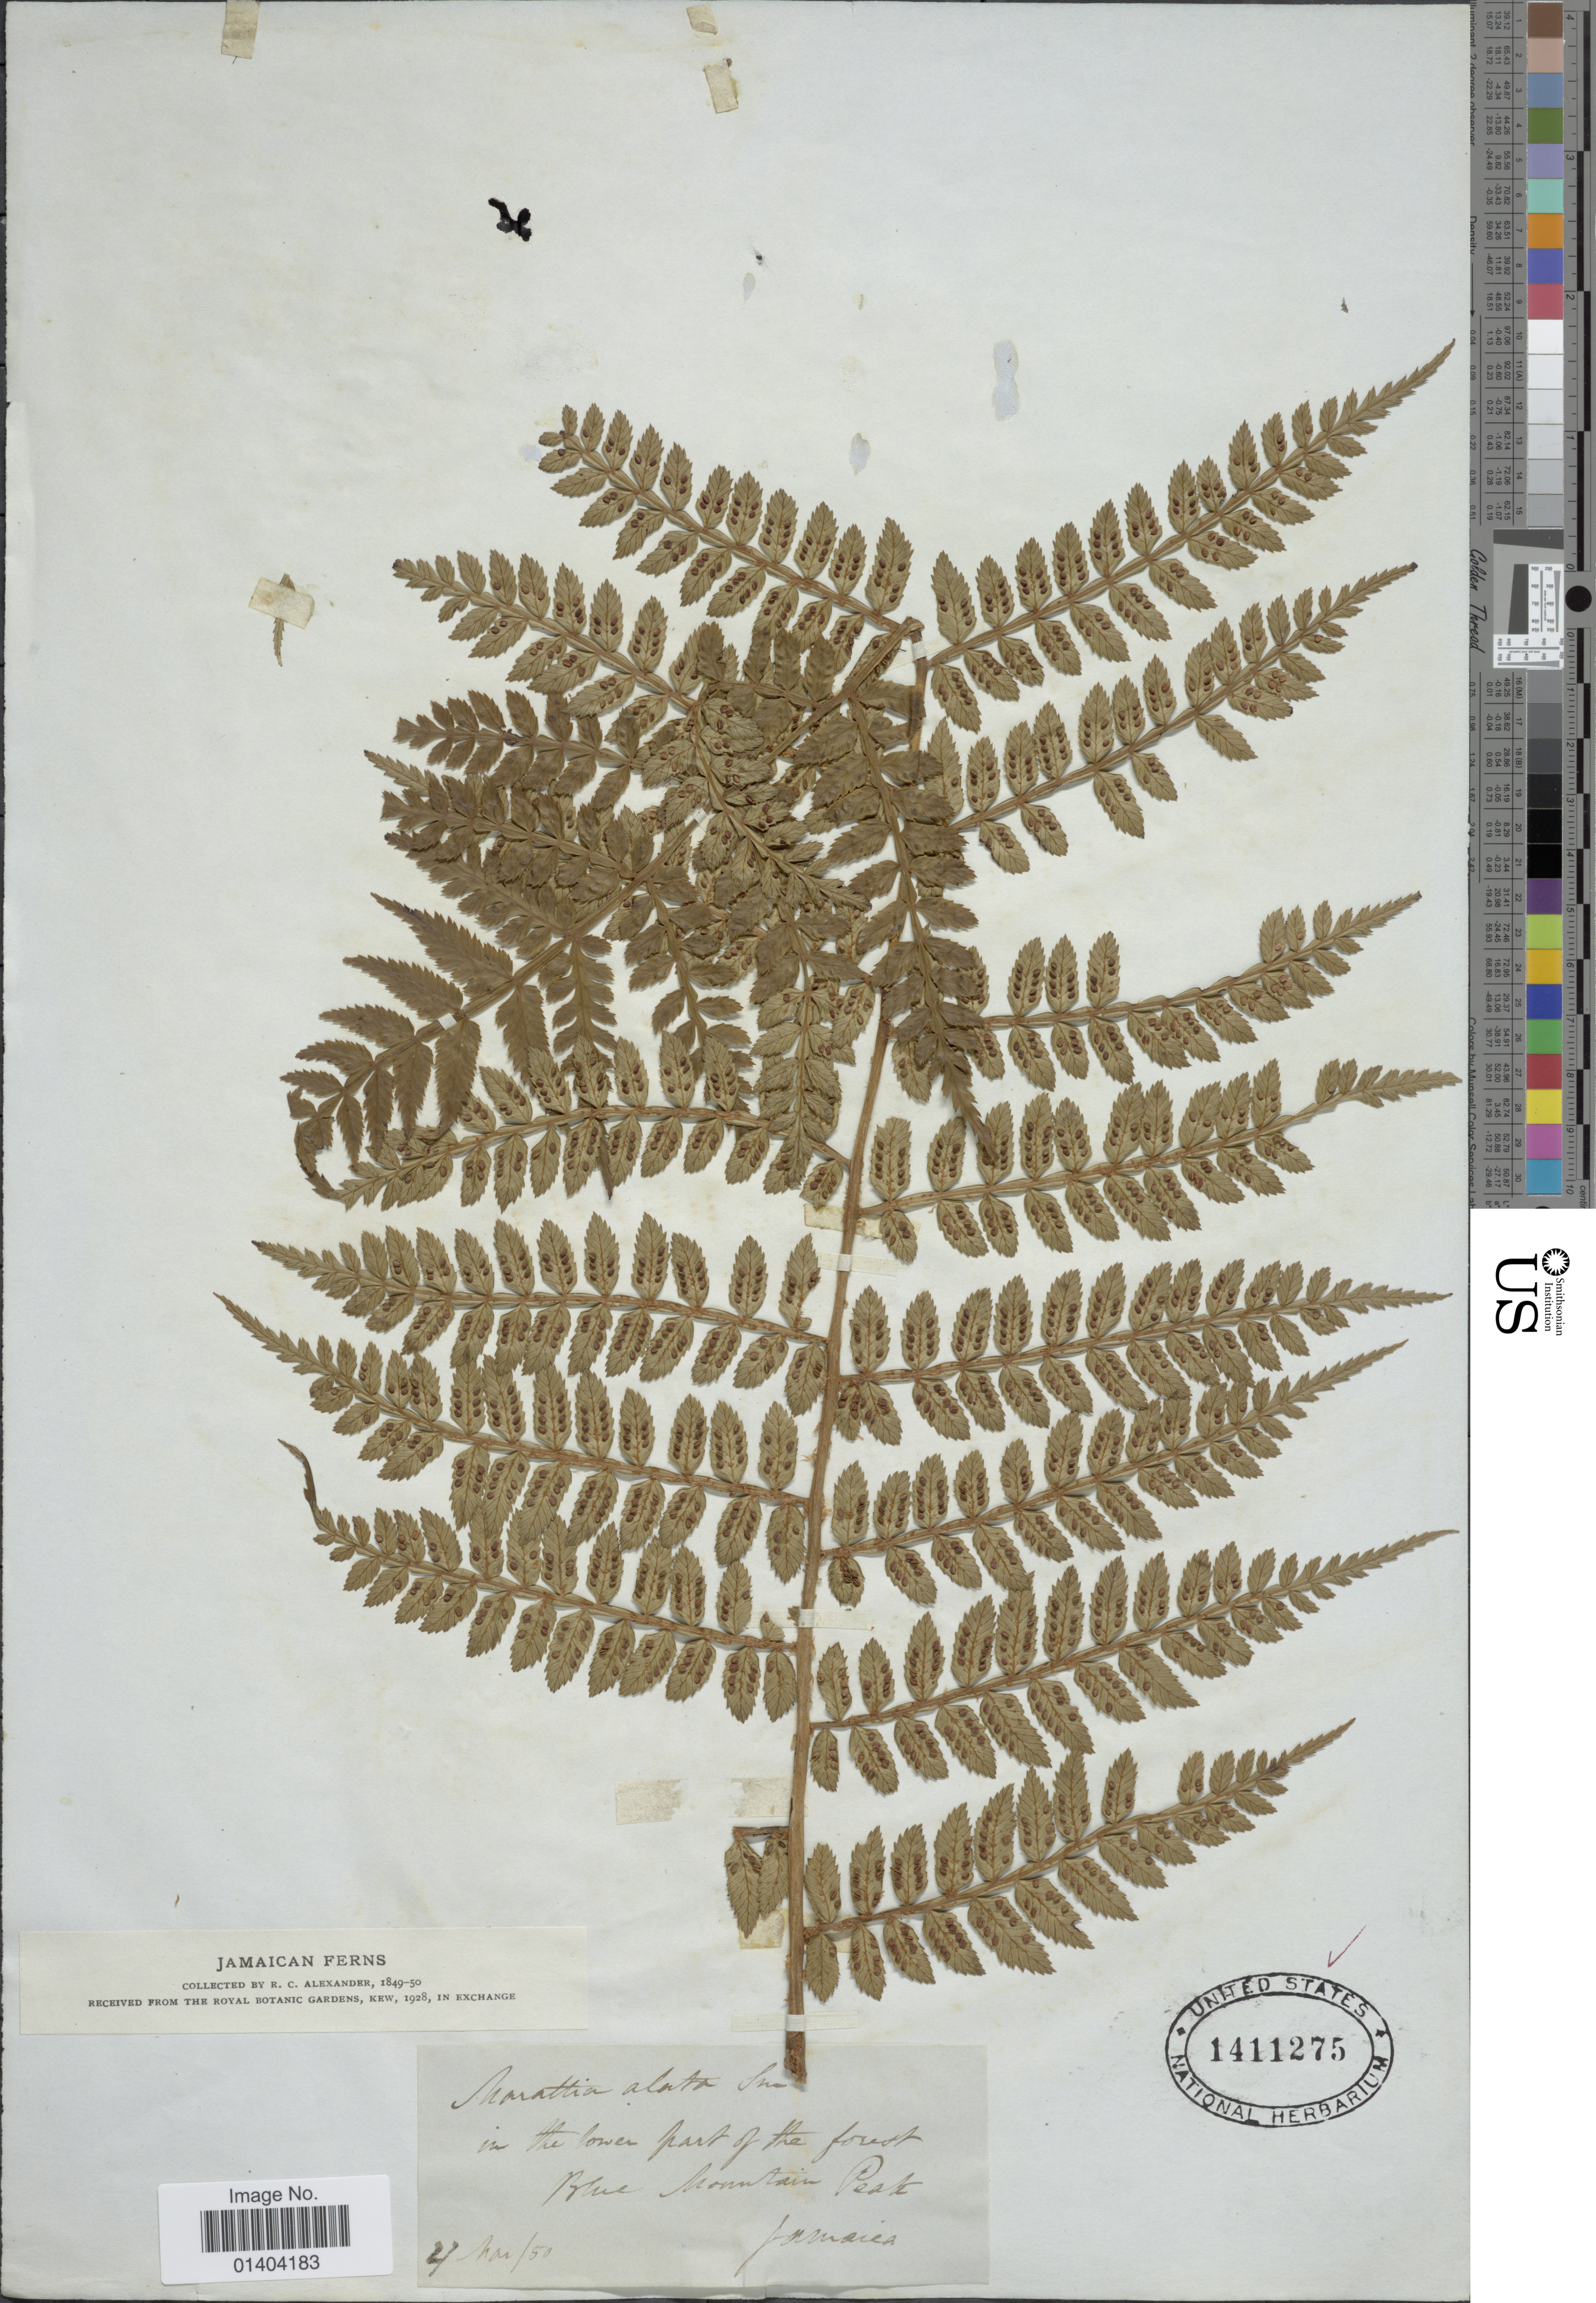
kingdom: Plantae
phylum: Tracheophyta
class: Polypodiopsida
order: Marattiales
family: Marattiaceae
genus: Marattia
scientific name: Marattia alata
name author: Sw.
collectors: R. C. Alexander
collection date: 1850-03-04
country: Jamaica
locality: In the lower part of the forest Blue mountain Peak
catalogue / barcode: US 1411275